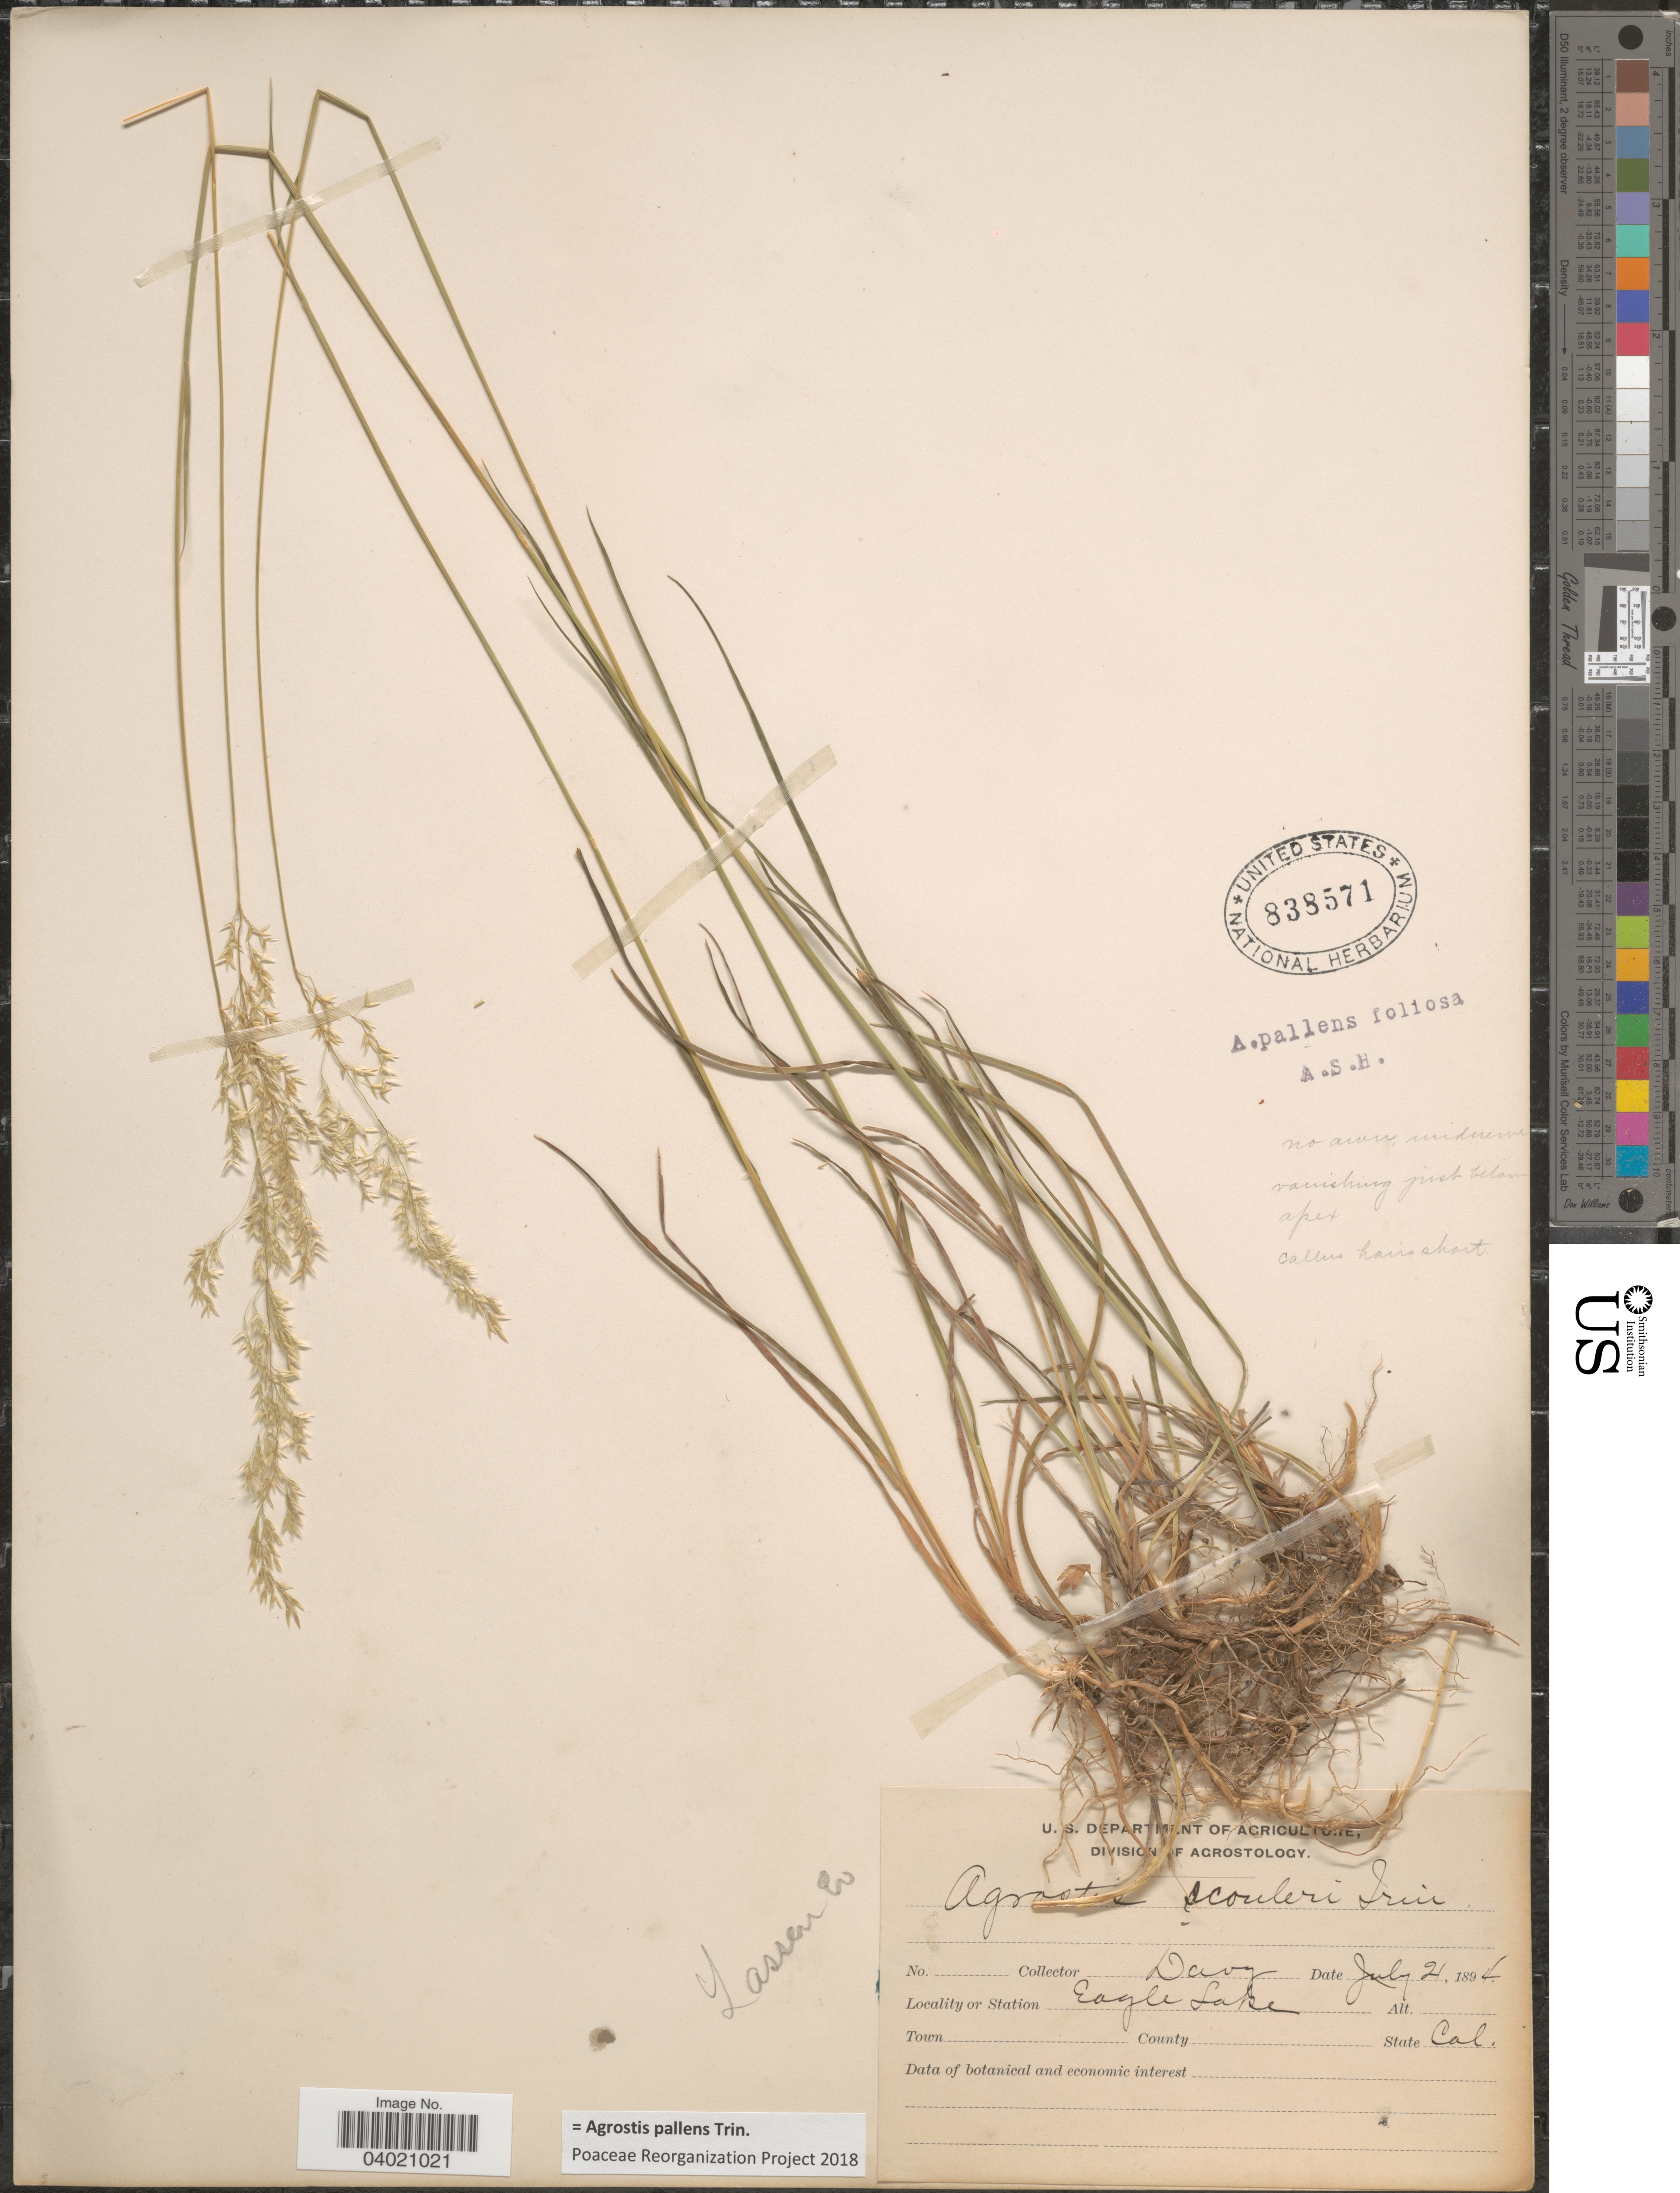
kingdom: Plantae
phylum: Tracheophyta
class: Liliopsida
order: Poales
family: Poaceae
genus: Agrostis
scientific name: Agrostis pallens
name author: Trin.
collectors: Davy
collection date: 1894-07-21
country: United States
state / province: California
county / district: Lassen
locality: Lassen Co. Station Eagle Lake.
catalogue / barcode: US 838571